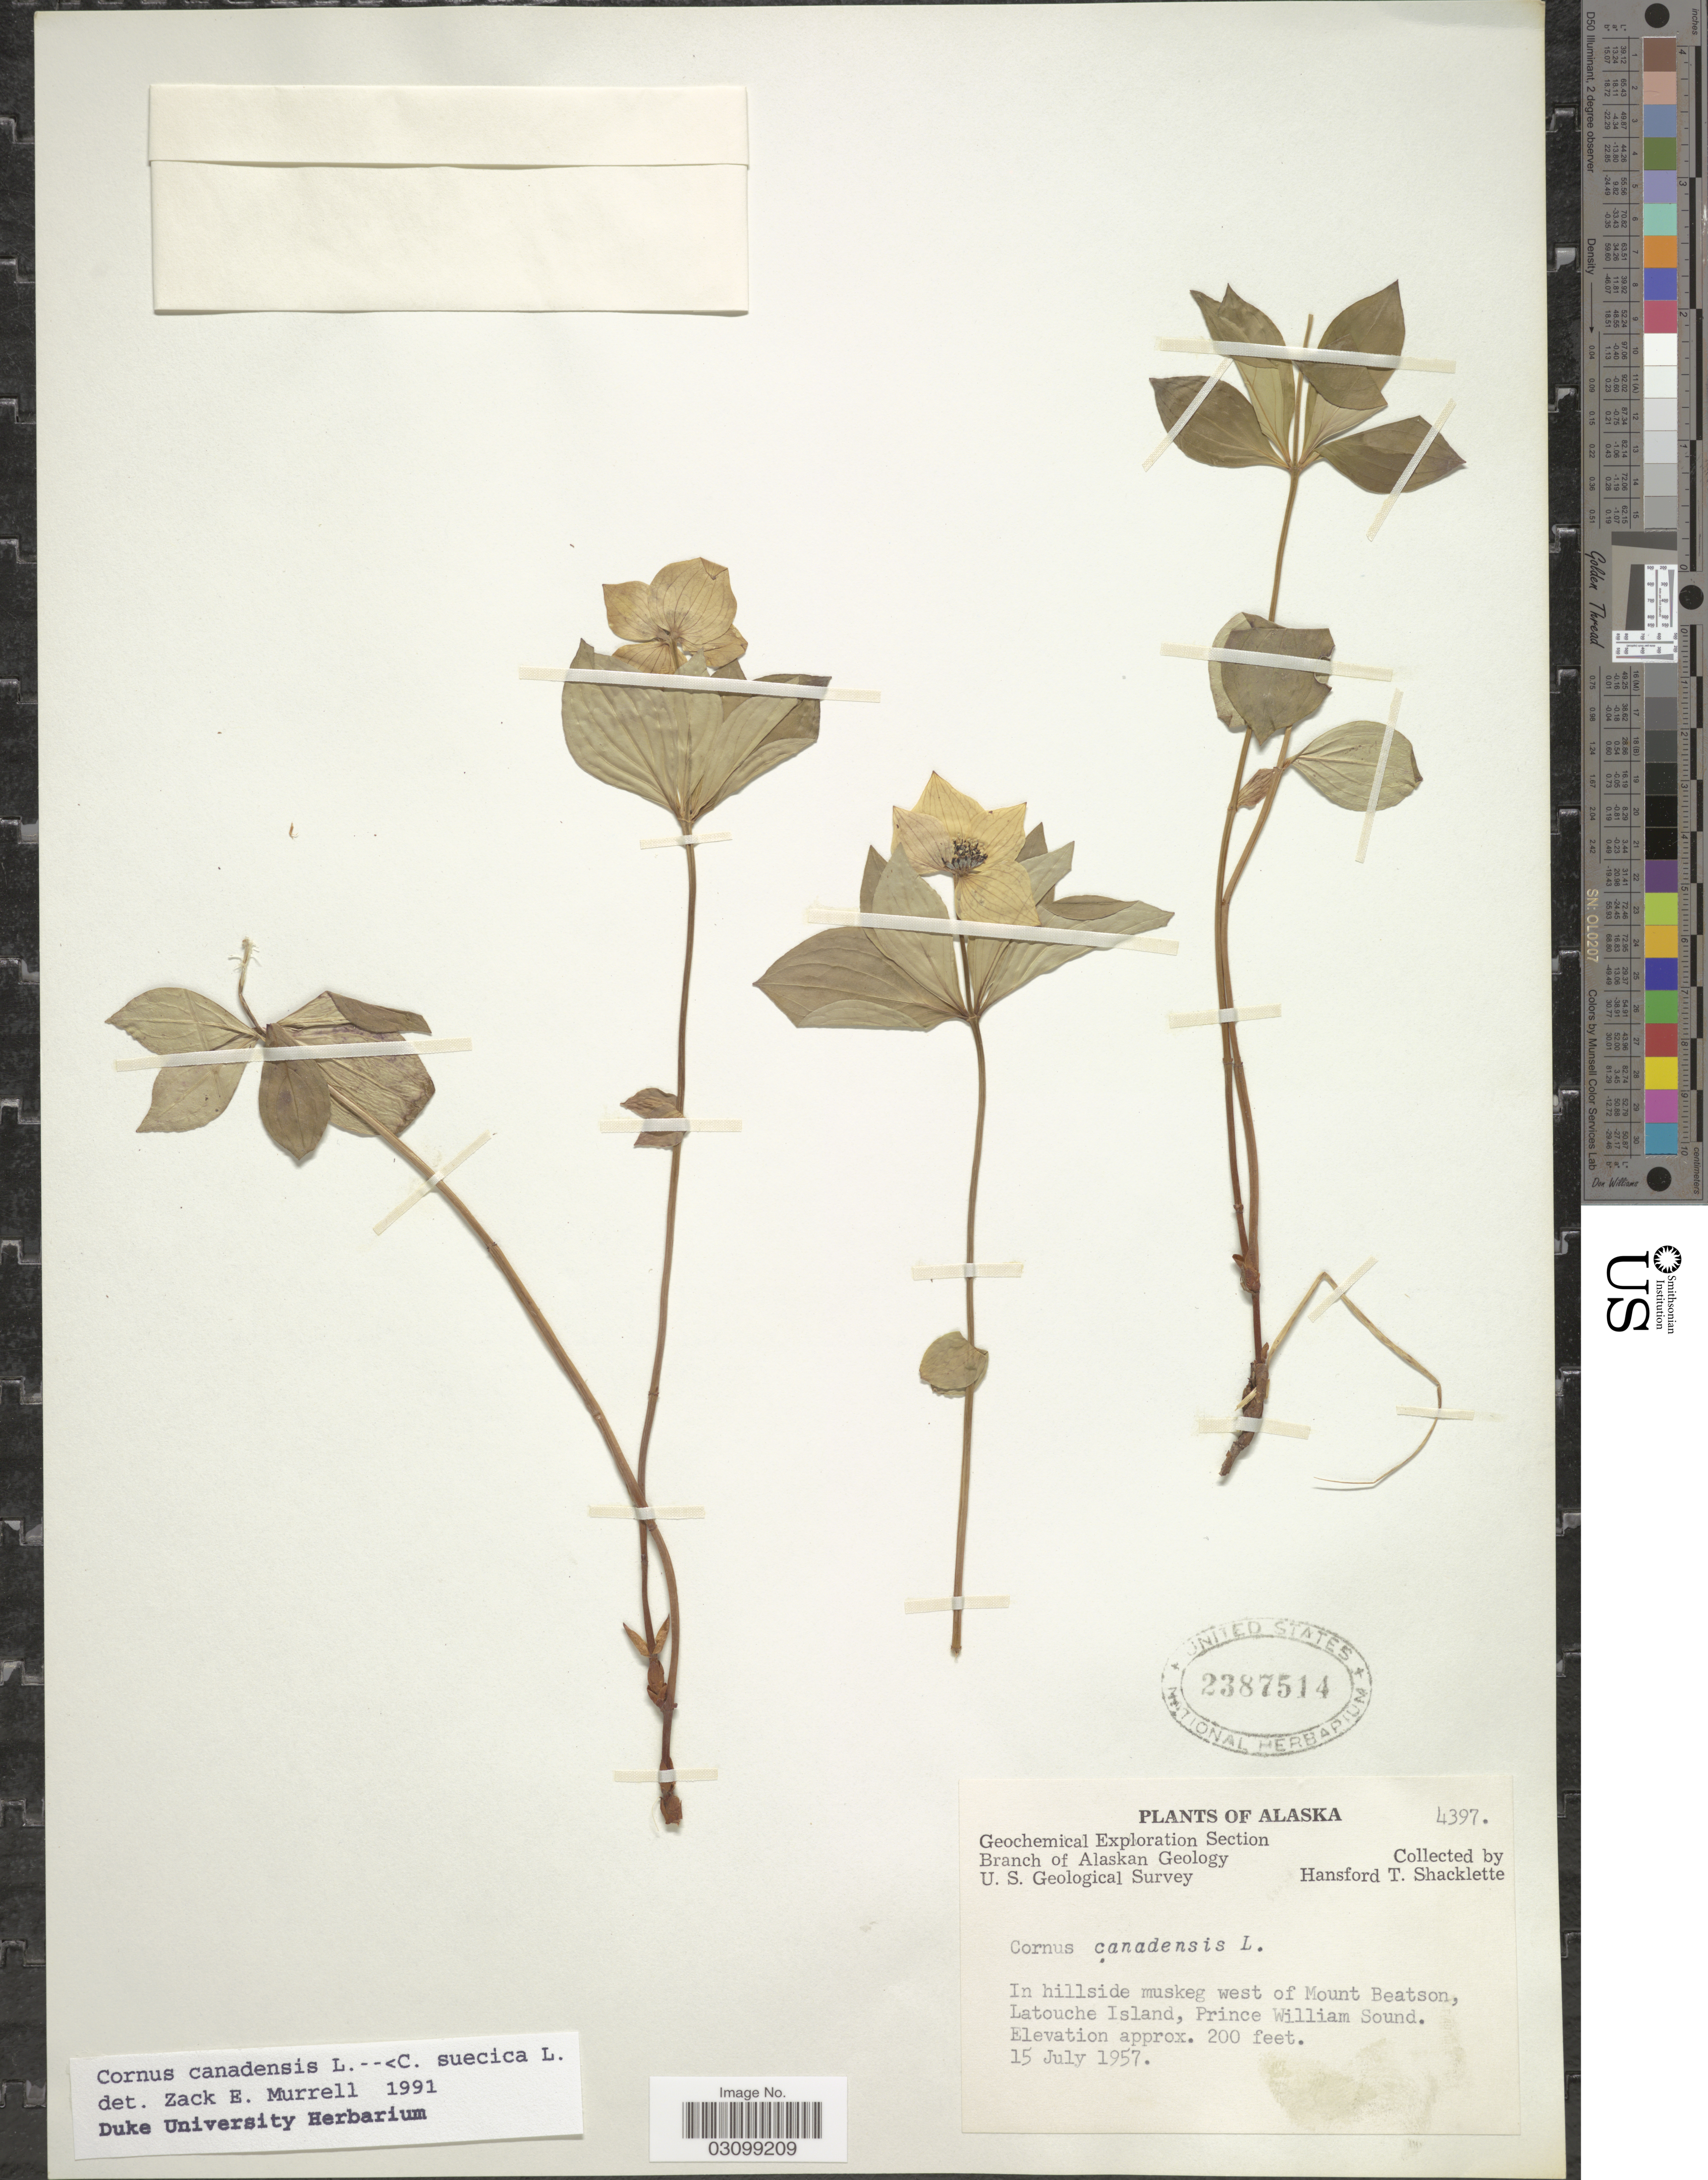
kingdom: Plantae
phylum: Tracheophyta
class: Magnoliopsida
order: Cornales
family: Cornaceae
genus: Cornus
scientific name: Cornus sp.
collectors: H. Schacklette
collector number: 4397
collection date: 1957-07-15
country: United States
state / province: Alaska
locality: In hillside muskeg west of Mount Beatson, Latouche Island, Prince William Sound.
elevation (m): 61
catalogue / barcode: US 2387514